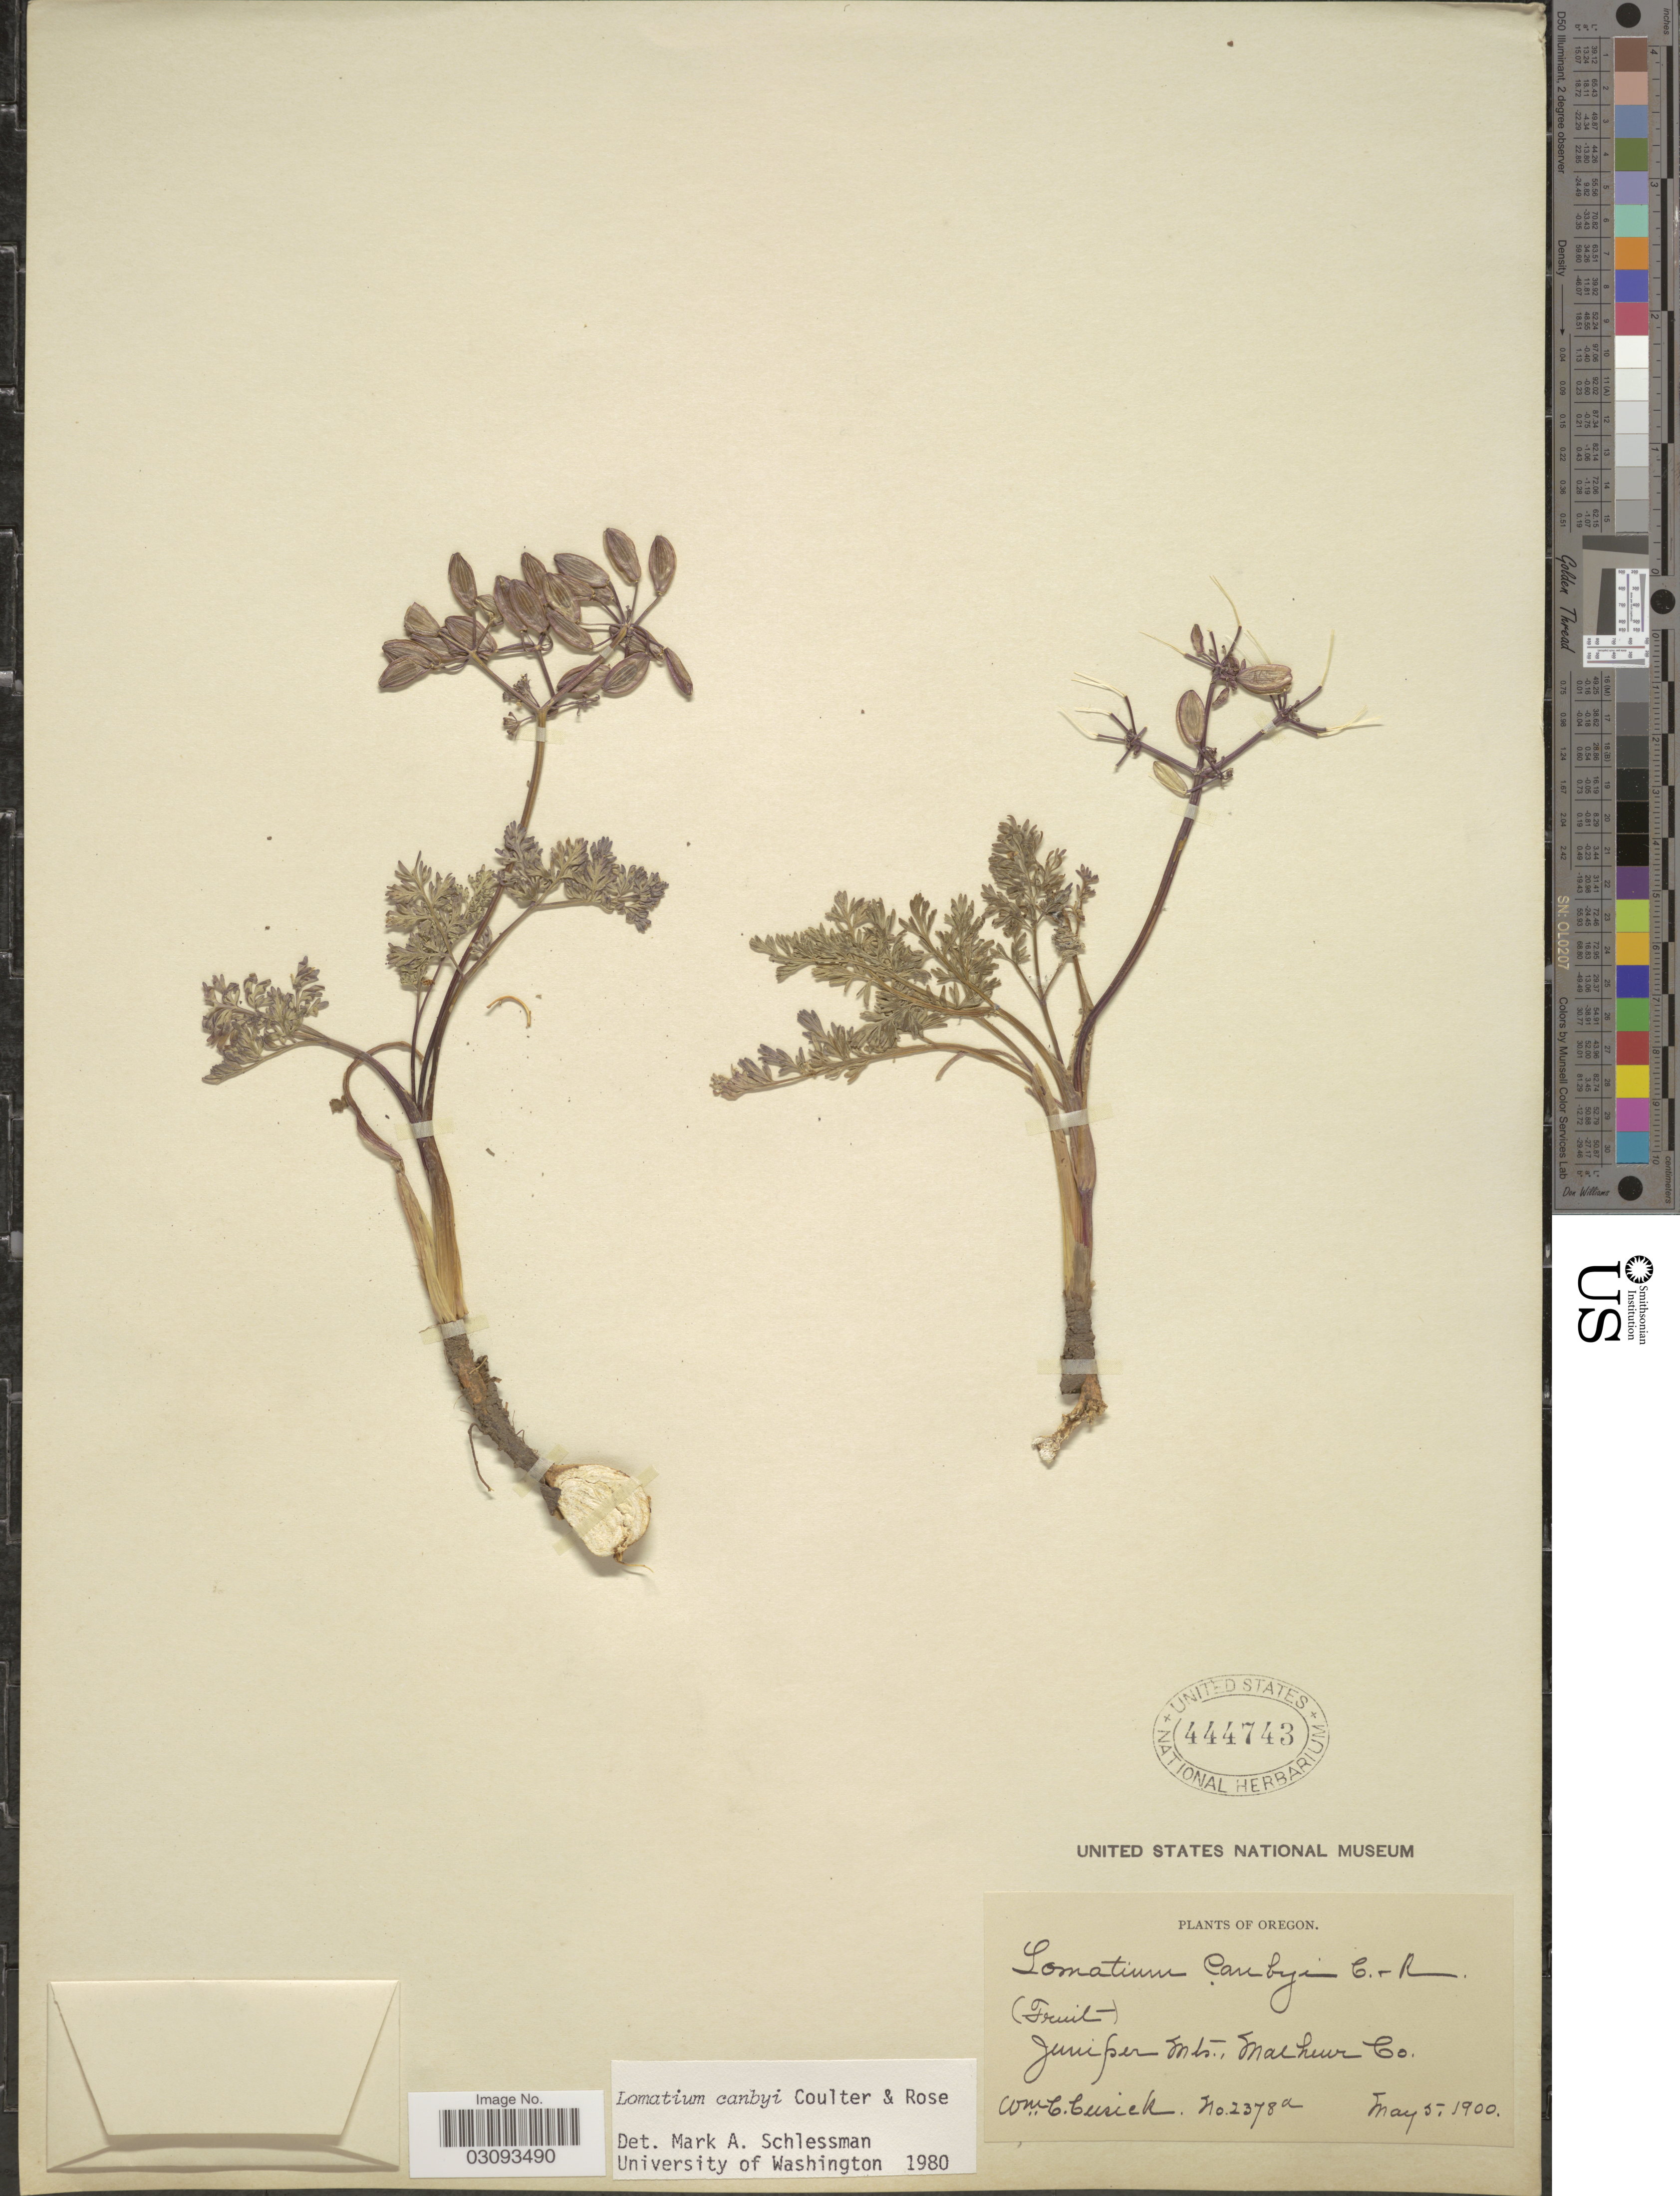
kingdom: Plantae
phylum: Tracheophyta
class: Magnoliopsida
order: Apiales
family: Apiaceae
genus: Lomatium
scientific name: Lomatium canbyi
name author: (J.M. Coult. & Rose) J.M. Coult. & Rose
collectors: W. C. Cusick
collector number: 2378a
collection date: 1900-05-05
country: United States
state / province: Oregon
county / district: Malheur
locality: Juniper Mts., Malheur Co.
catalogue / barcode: US 444743